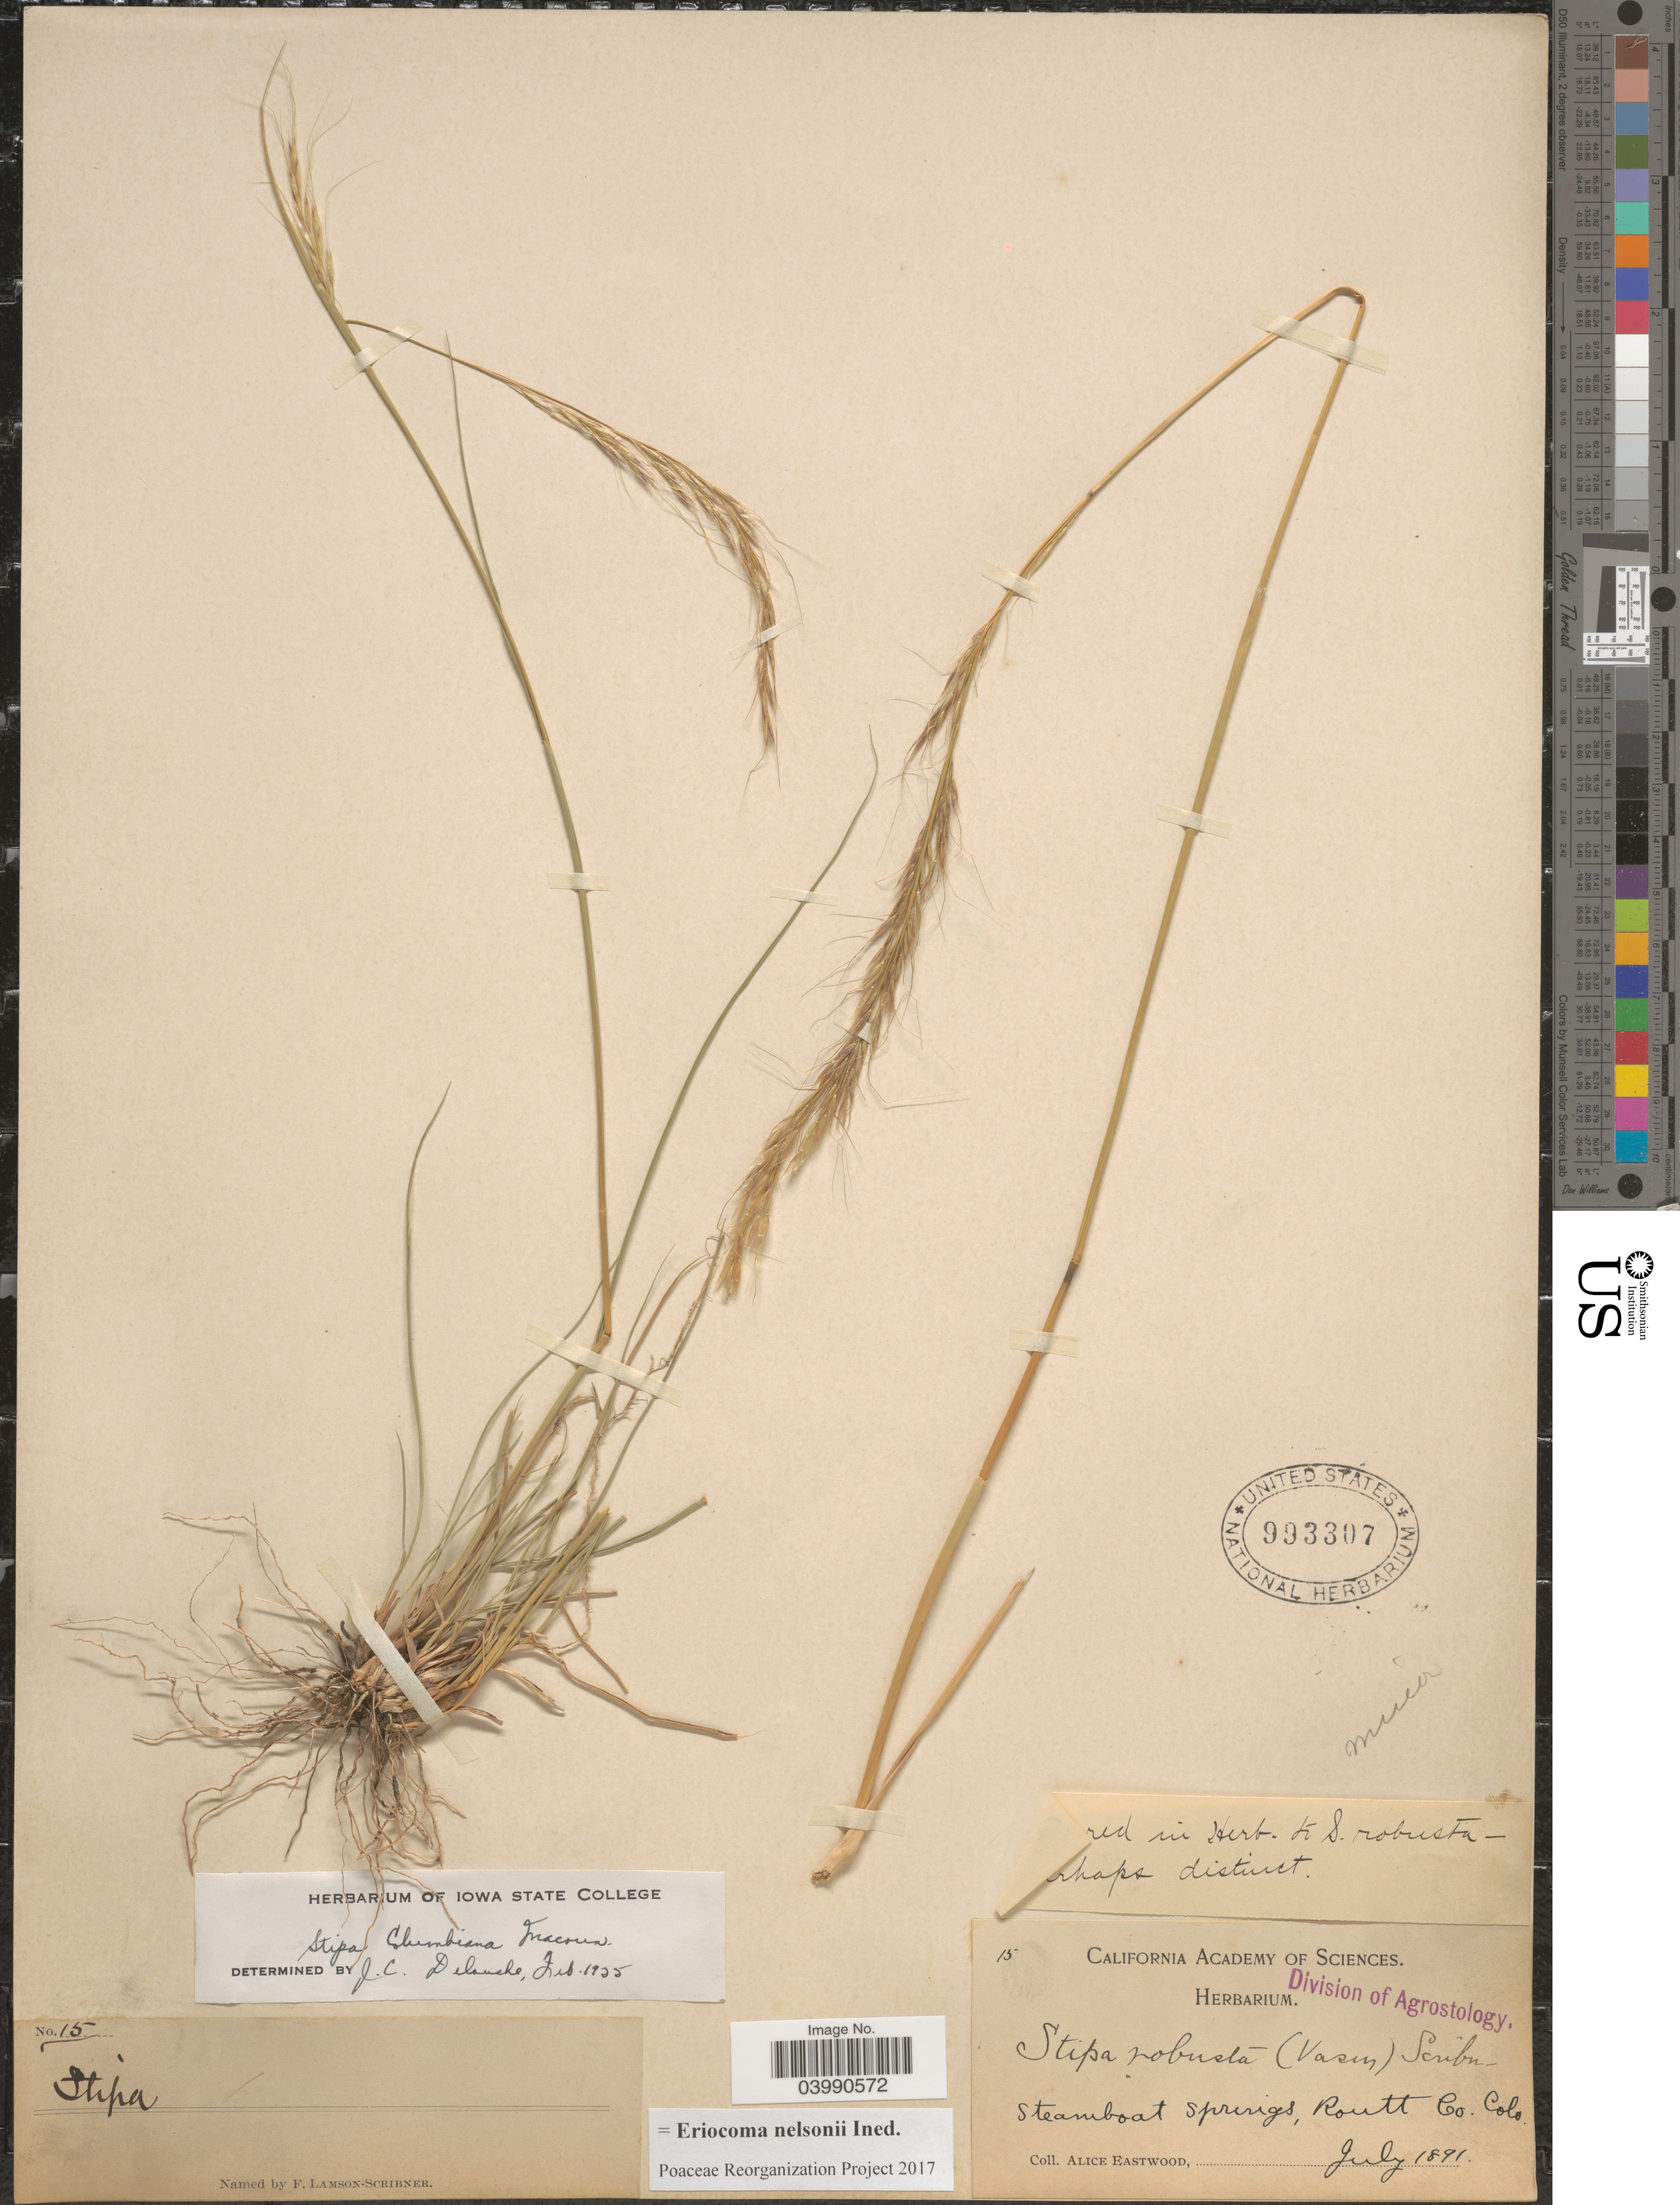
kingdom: Plantae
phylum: Tracheophyta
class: Liliopsida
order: Poales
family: Poaceae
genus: Eriocoma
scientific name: Eriocoma nelsonii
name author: (Scribn.) Romasch.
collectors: A. Eastwood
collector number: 15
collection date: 1891-07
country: United States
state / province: Colorado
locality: Steamboat Springs, Routt Co.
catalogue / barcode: US 993307